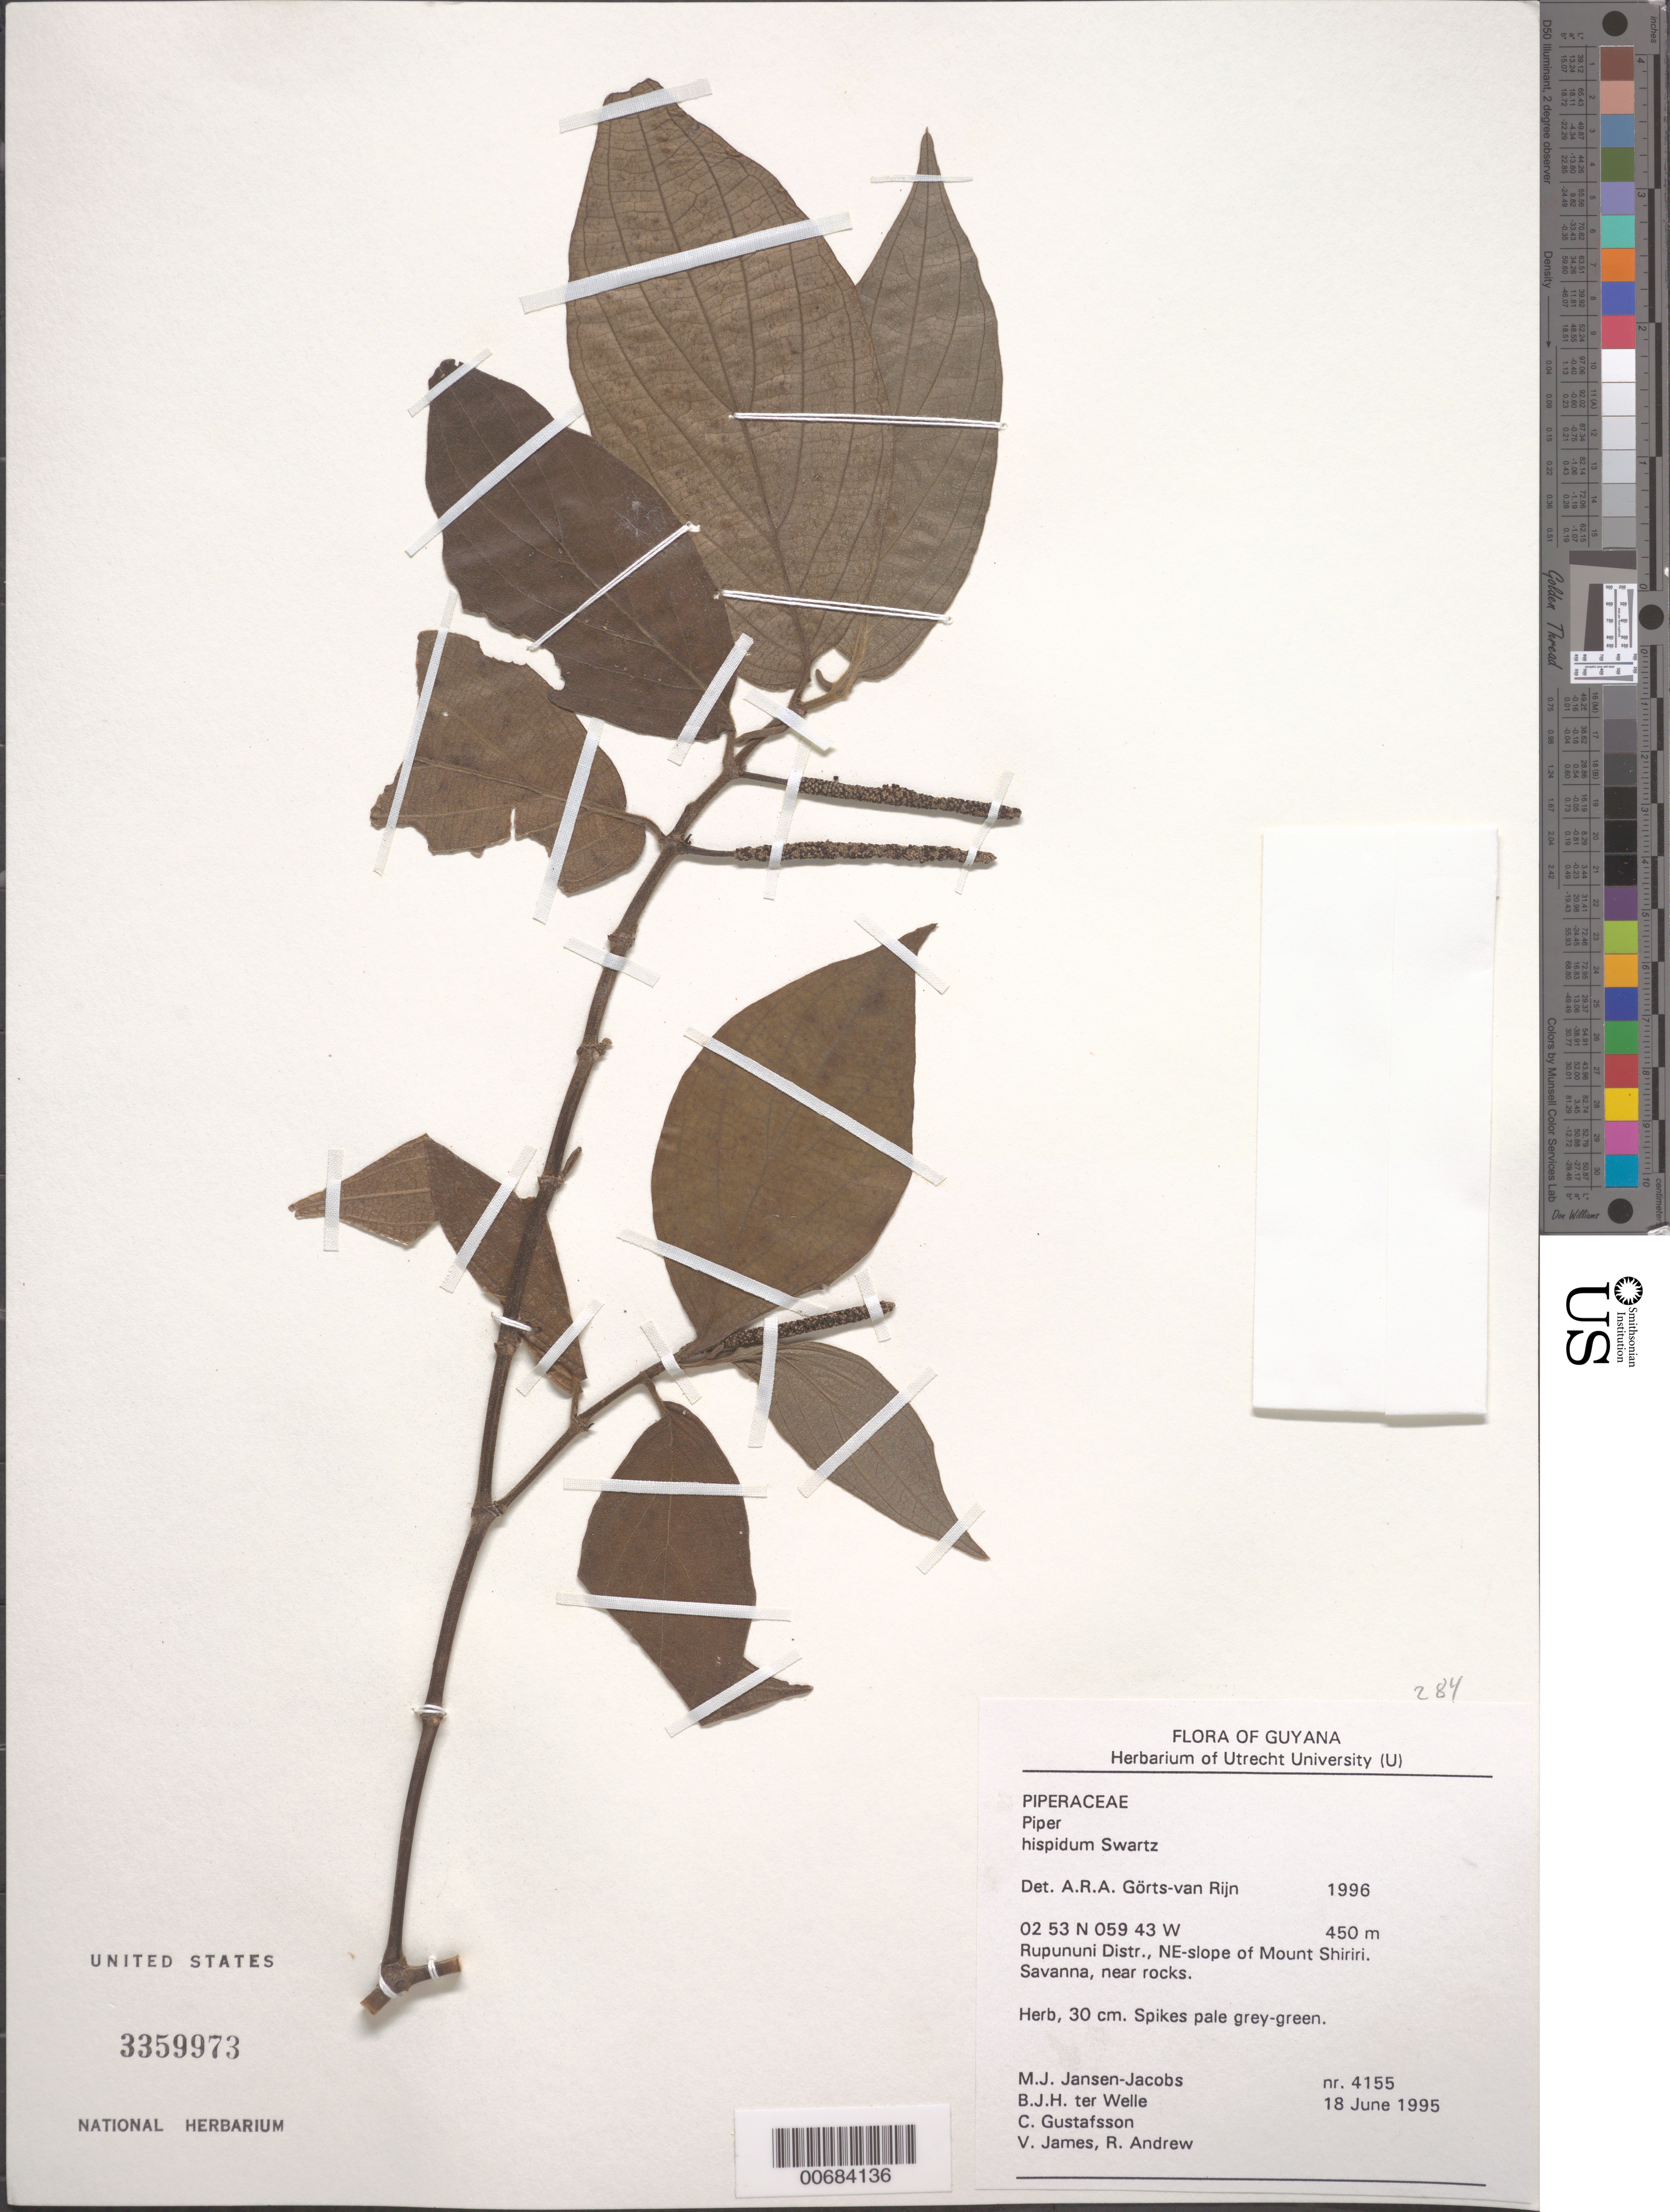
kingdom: Plantae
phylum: Tracheophyta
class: Magnoliopsida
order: Piperales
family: Piperaceae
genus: Piper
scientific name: Piper hispidum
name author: Sw.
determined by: Görts-van Rijn, A. R. A.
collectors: M. J. Jansen-Jacobs, B. Welle, C. G. Gustafsson, V. James & R. Andrew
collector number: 4155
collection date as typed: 18-Jun-95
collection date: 1995-06-18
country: Guyana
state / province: U. Takutu-U. Essequibo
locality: Mount Shiriri, NE slope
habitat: Savanna, near rocks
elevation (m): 450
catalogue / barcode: US 3359973